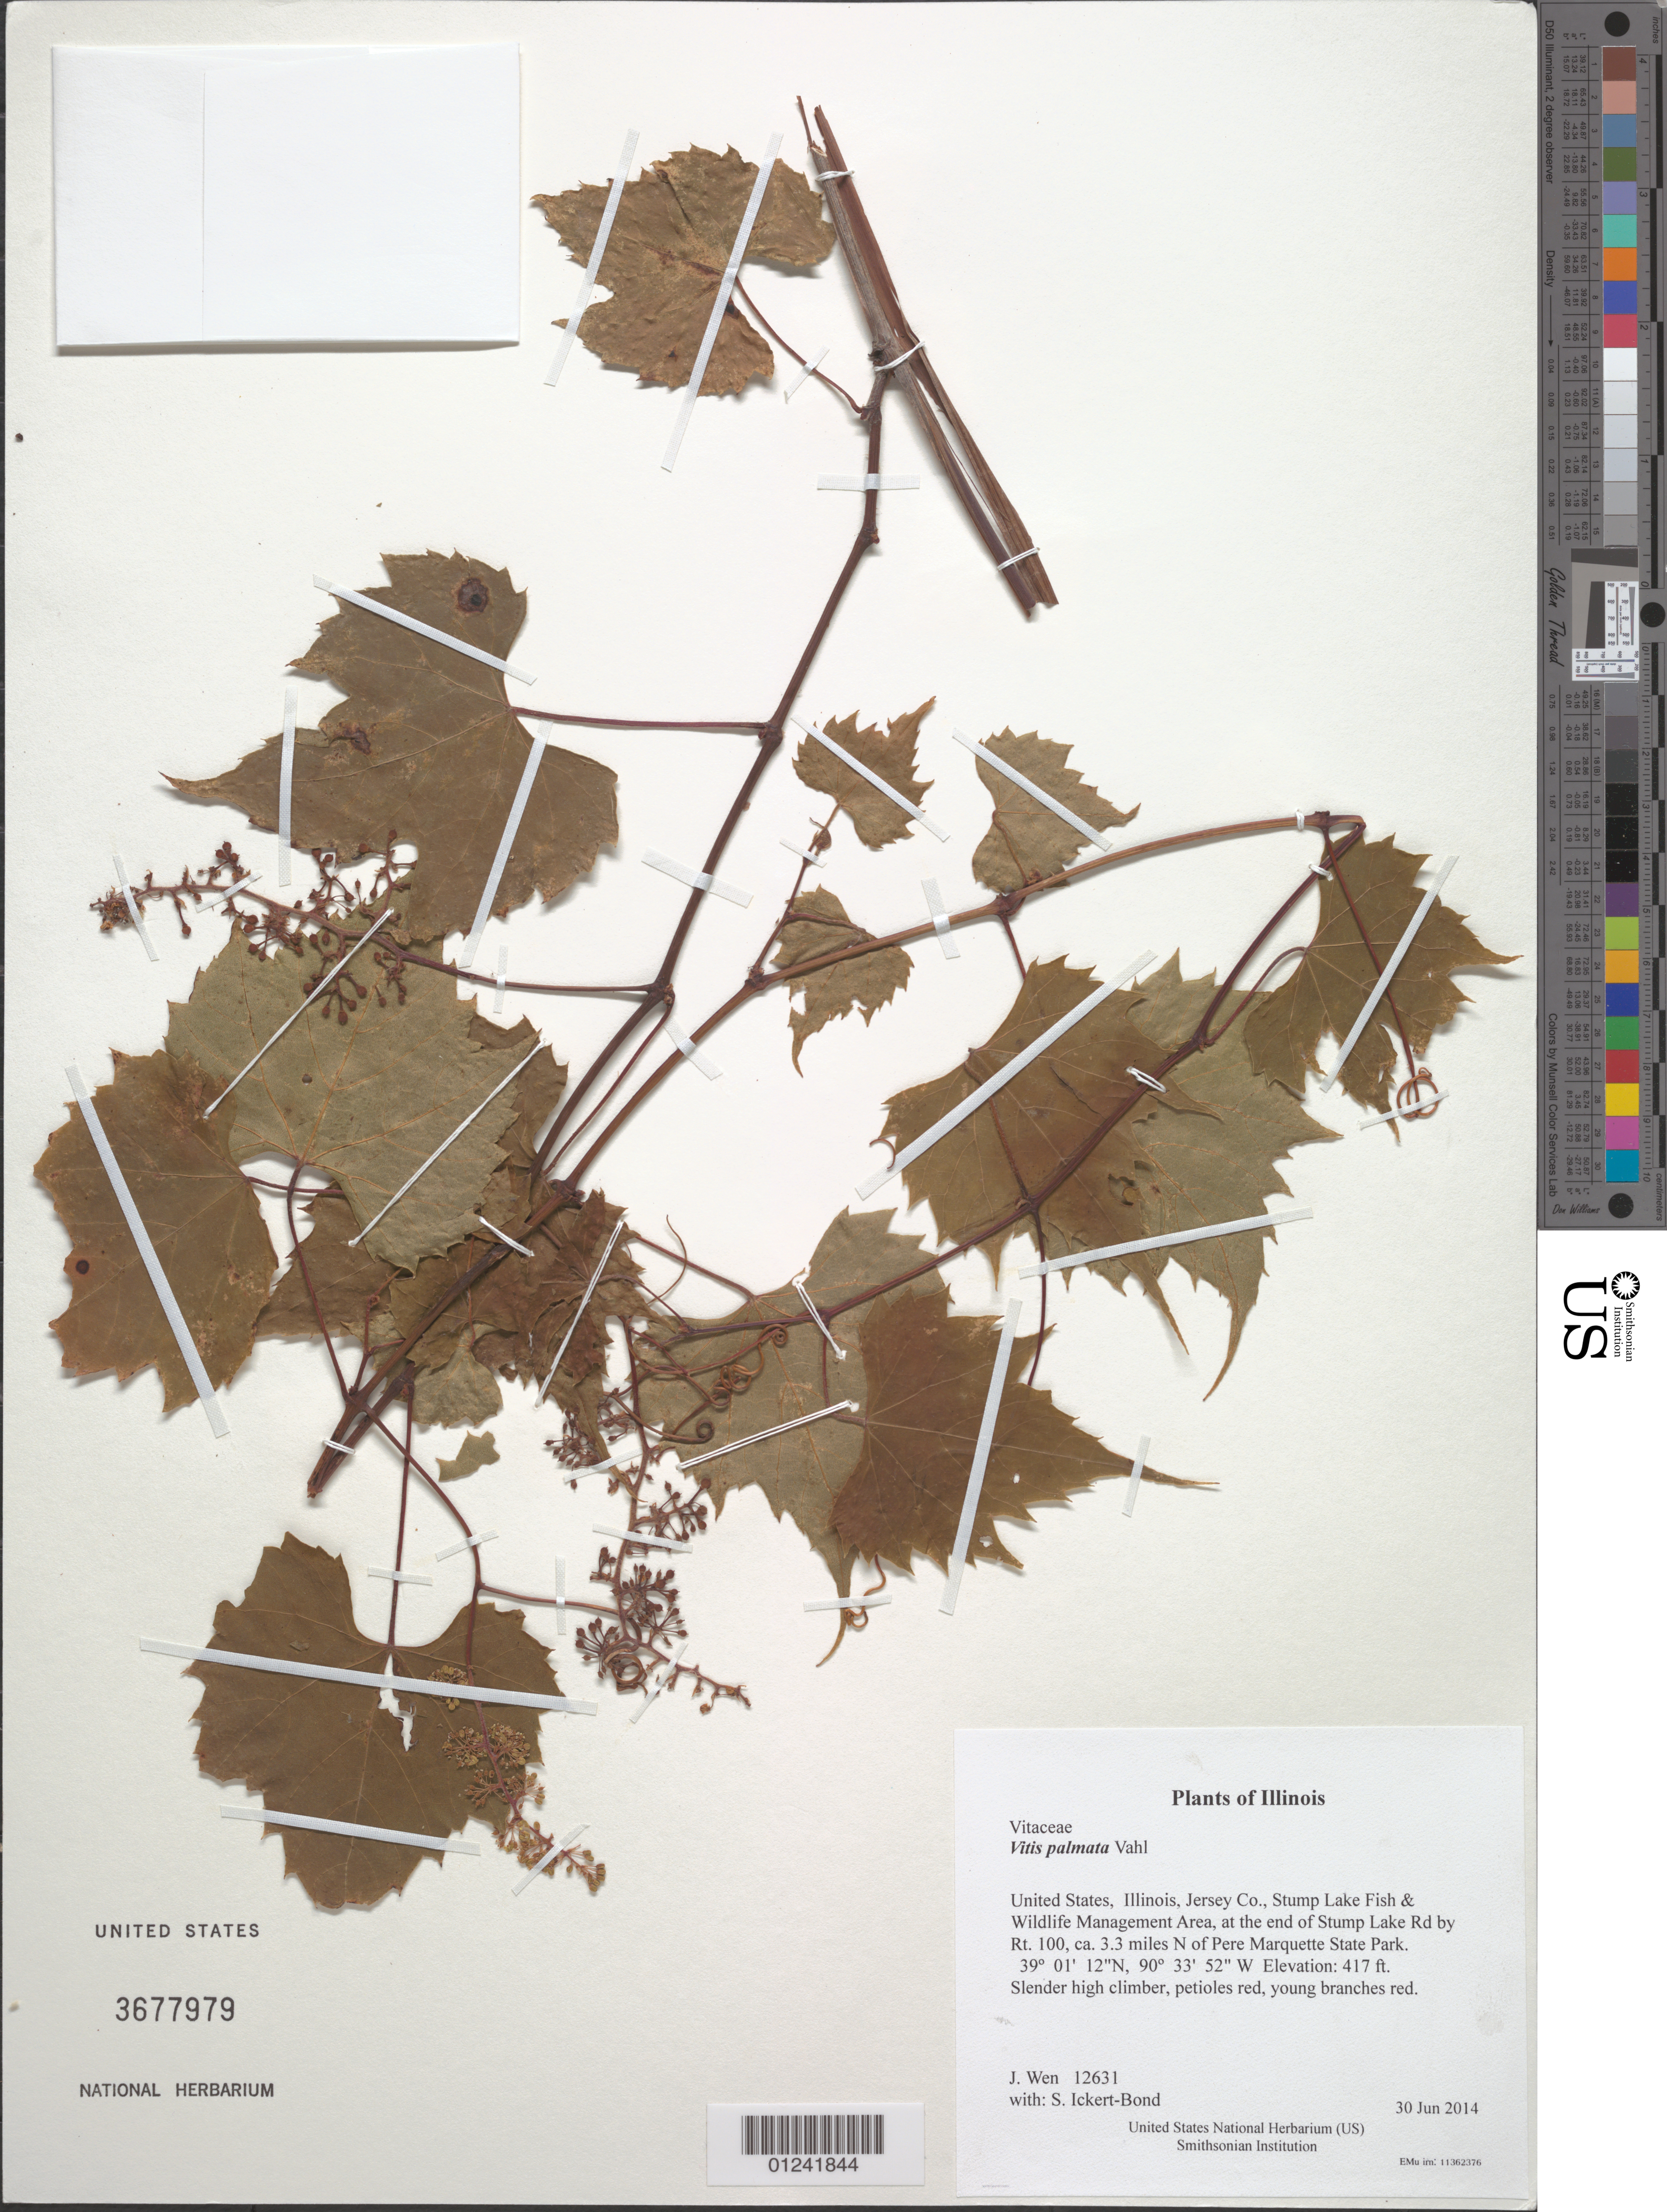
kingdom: Plantae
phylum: Tracheophyta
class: Magnoliopsida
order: Vitales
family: Vitaceae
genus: Vitis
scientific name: Vitis palmata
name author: Vahl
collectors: J. Wen & S. Ickert-Bond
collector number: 12631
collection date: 2014-06-30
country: United States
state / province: Illinois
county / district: Jersey Co.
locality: Stump Lake Fish & Wildlife Management Area, at the end of Stump Lake Rd by Rt. 100, ca. 3.3 miles N of Pere Marquette State Park.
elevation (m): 127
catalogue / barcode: US 3677979